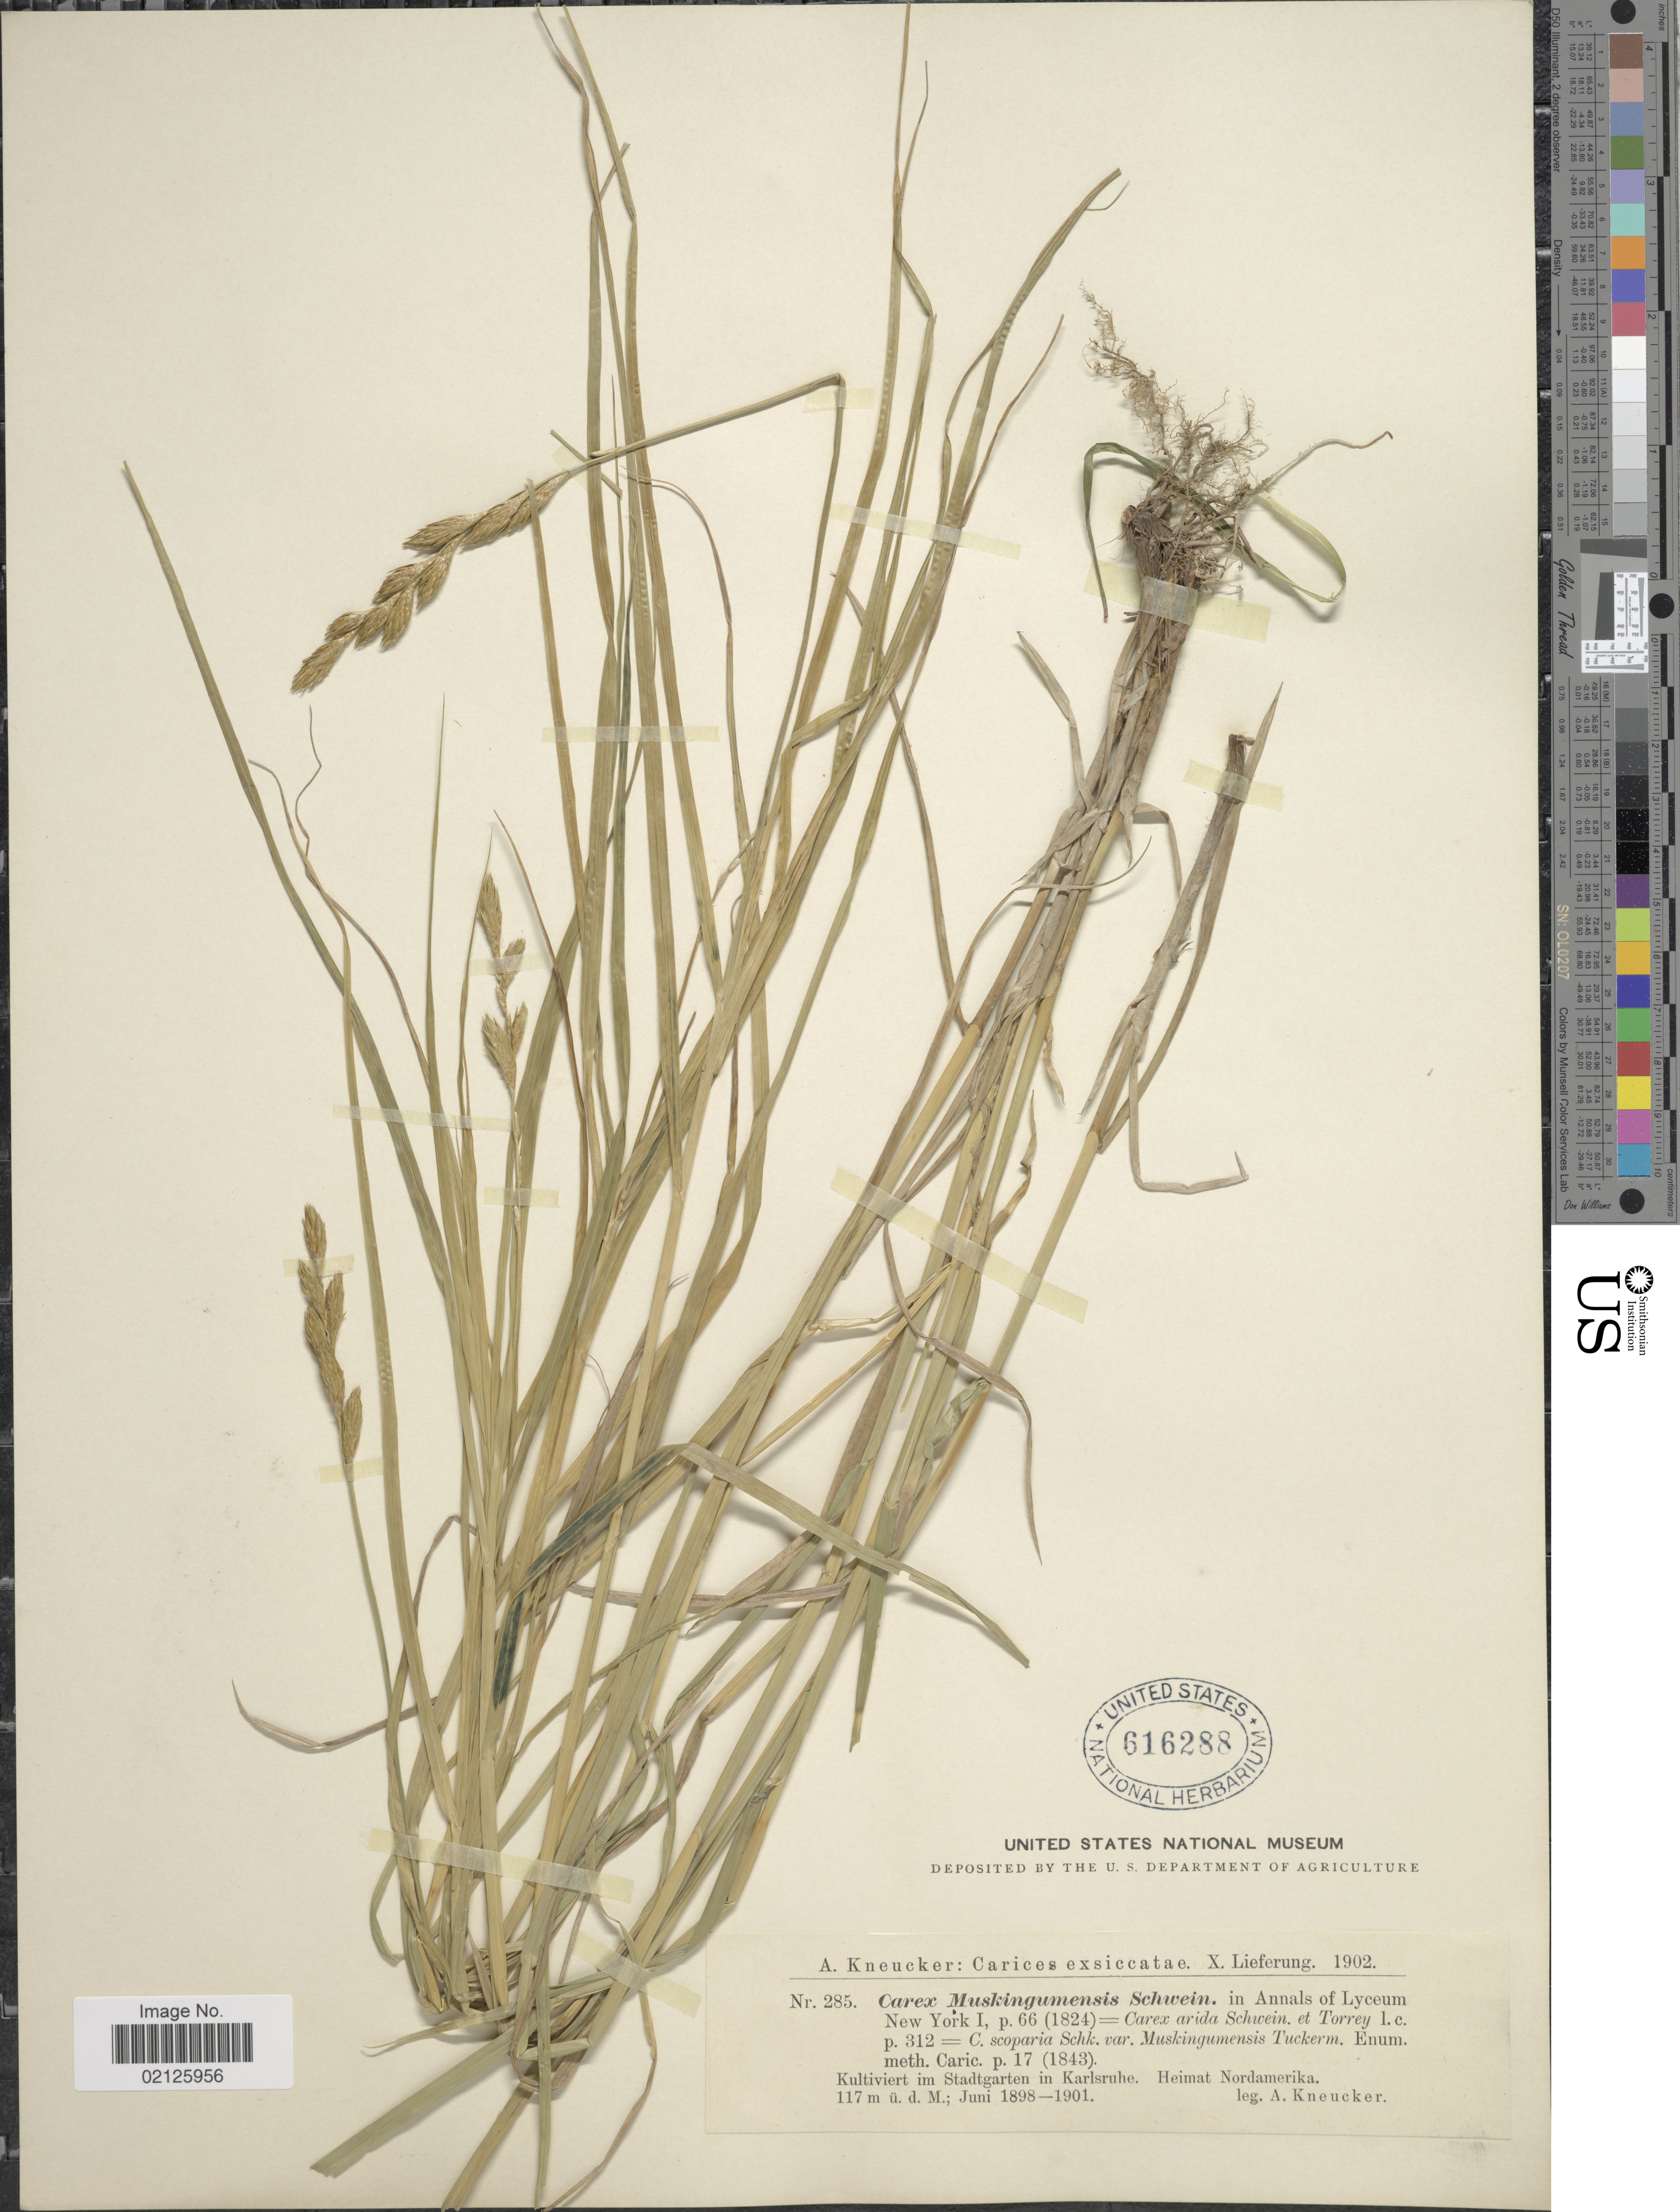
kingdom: Plantae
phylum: Tracheophyta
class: Liliopsida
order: Poales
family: Cyperaceae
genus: Carex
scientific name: Carex muskingumensis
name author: Schwein.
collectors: A. Kneucker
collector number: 285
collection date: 1898-06/1901-06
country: Germany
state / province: Baden-Württemberg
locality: Kutiviert im Stadtgarten in Karlsruhe. Heimat Nordamerika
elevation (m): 117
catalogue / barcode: US 616288